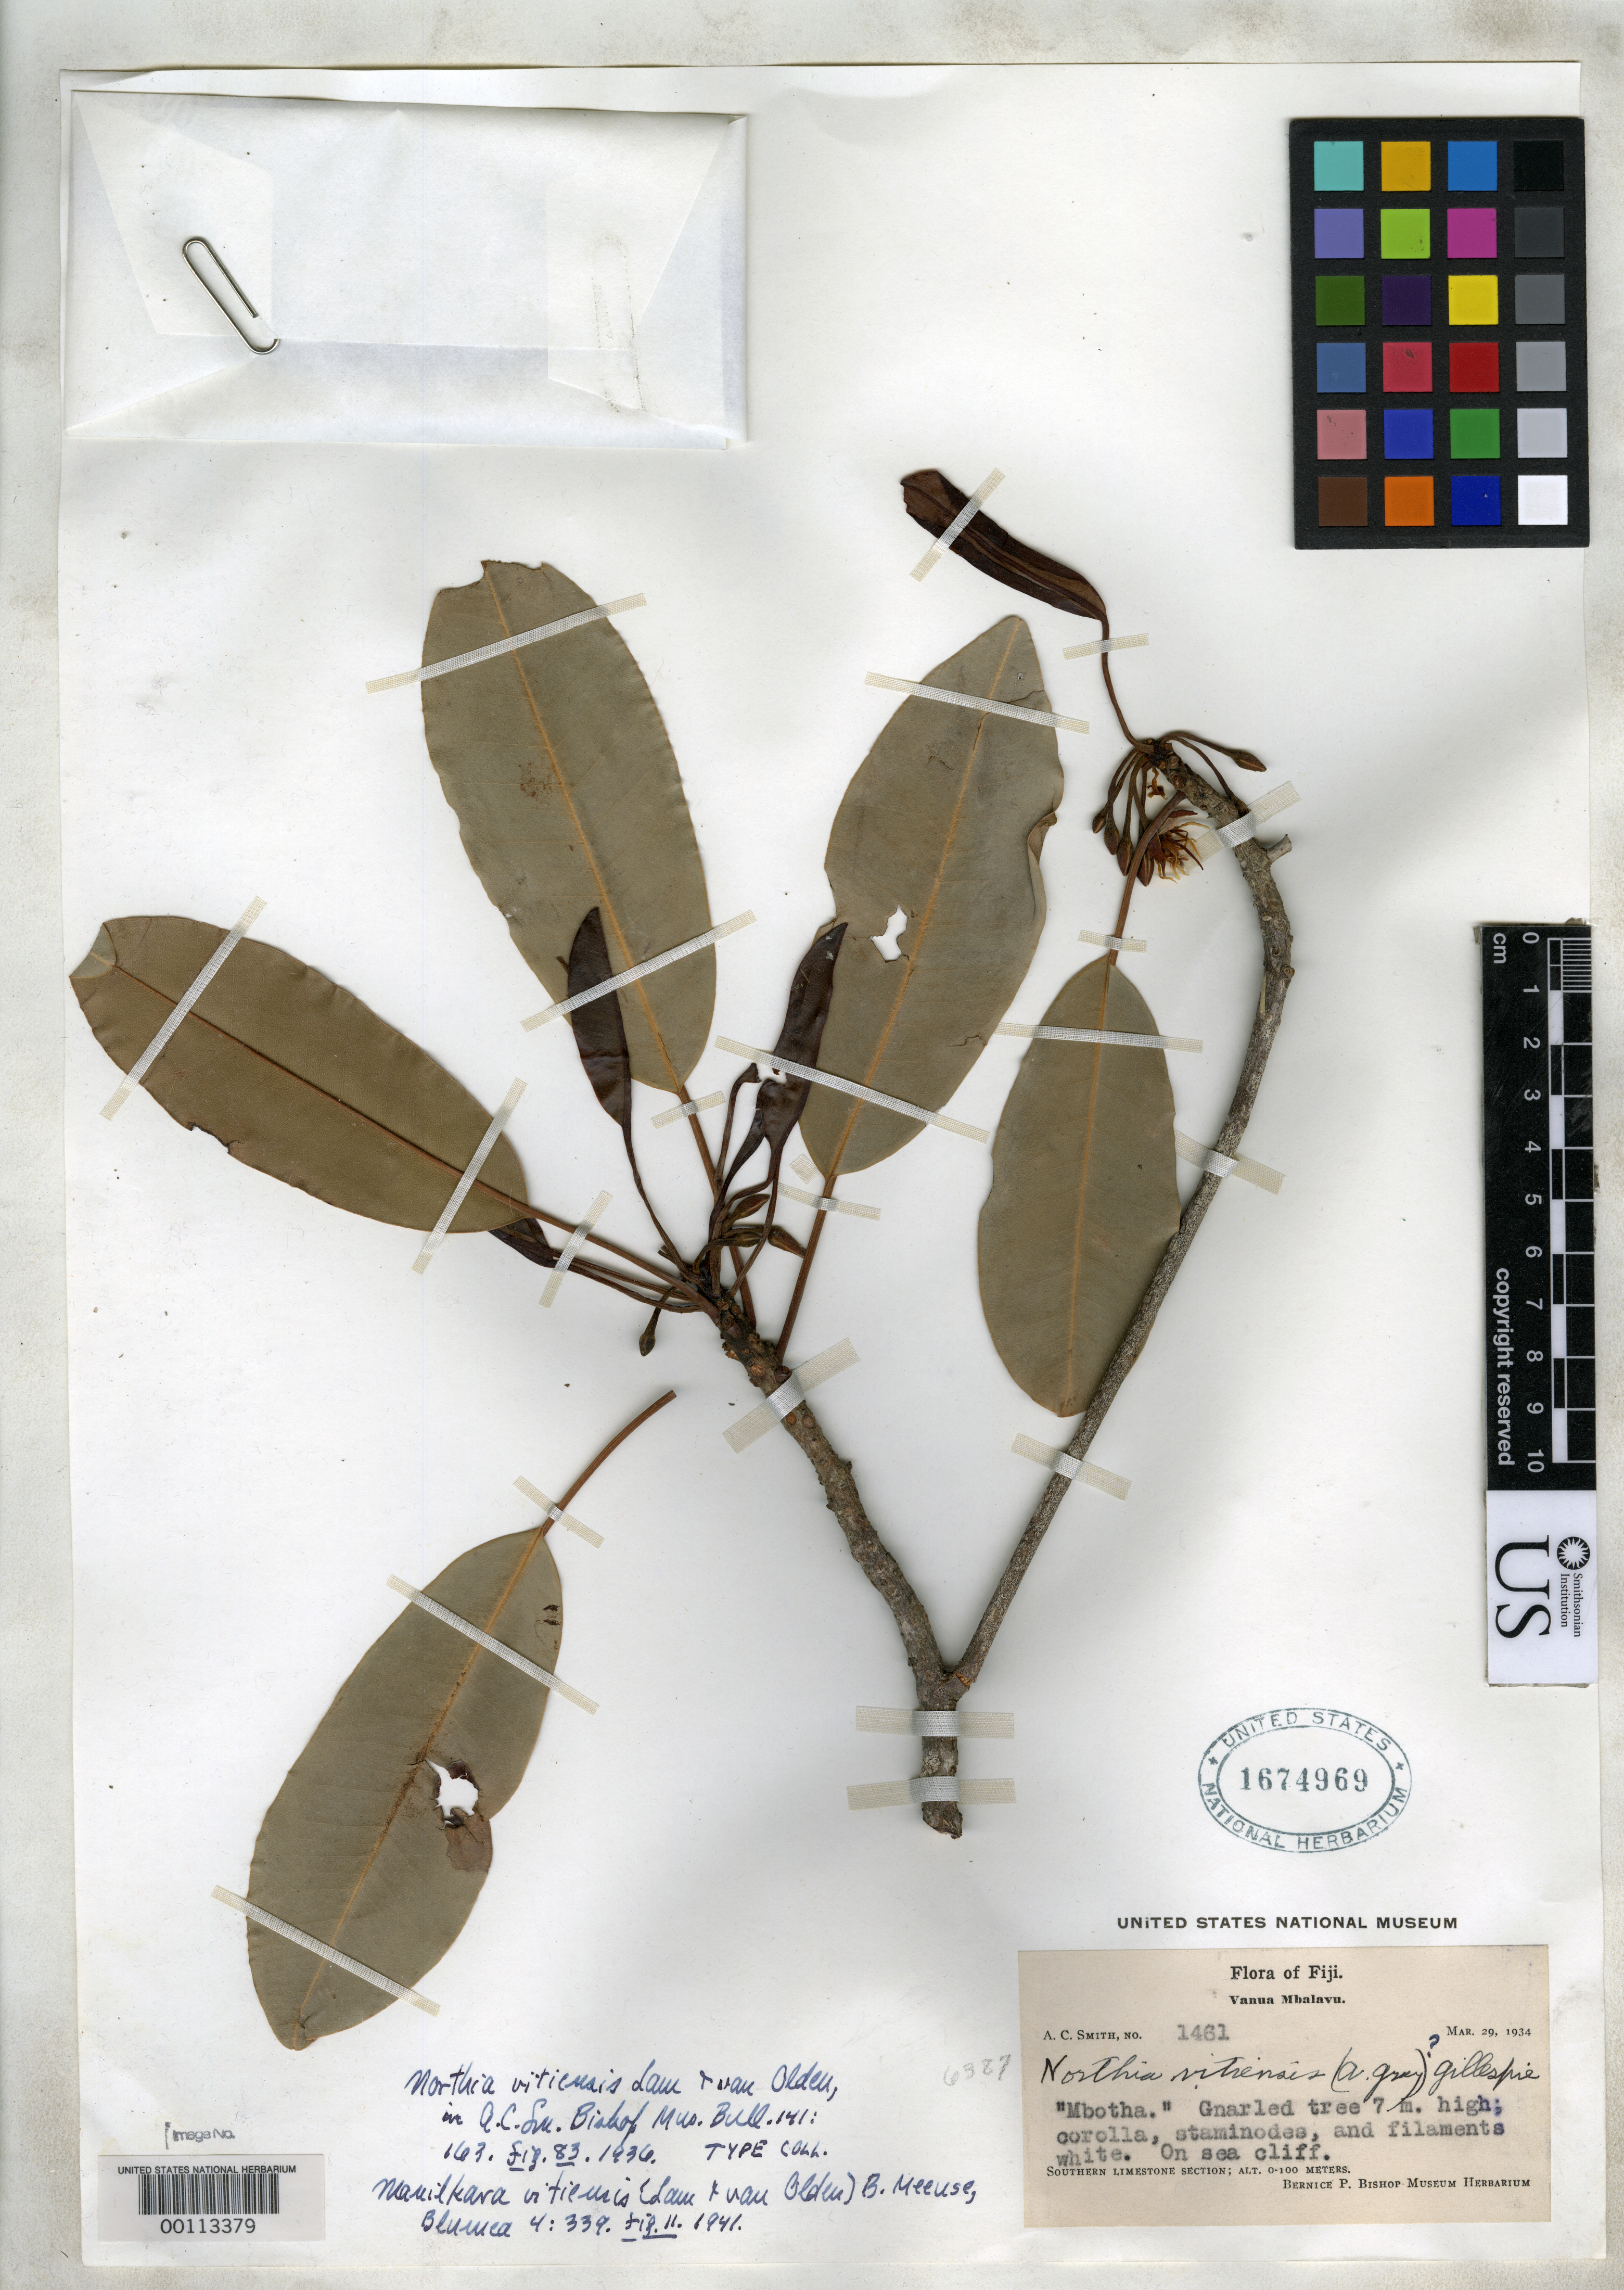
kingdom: Plantae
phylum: Tracheophyta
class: Magnoliopsida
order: Ericales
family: Sapotaceae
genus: Northia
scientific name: Northia vitiensis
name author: H.J. Lam & Van Olden in A.C. Sm.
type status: Isotype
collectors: A. C. Smith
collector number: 1461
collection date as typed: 29 Mar 1934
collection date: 1934-03-29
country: Fiji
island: Vanua Balavu [Mbalavu]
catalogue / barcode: US 1674969